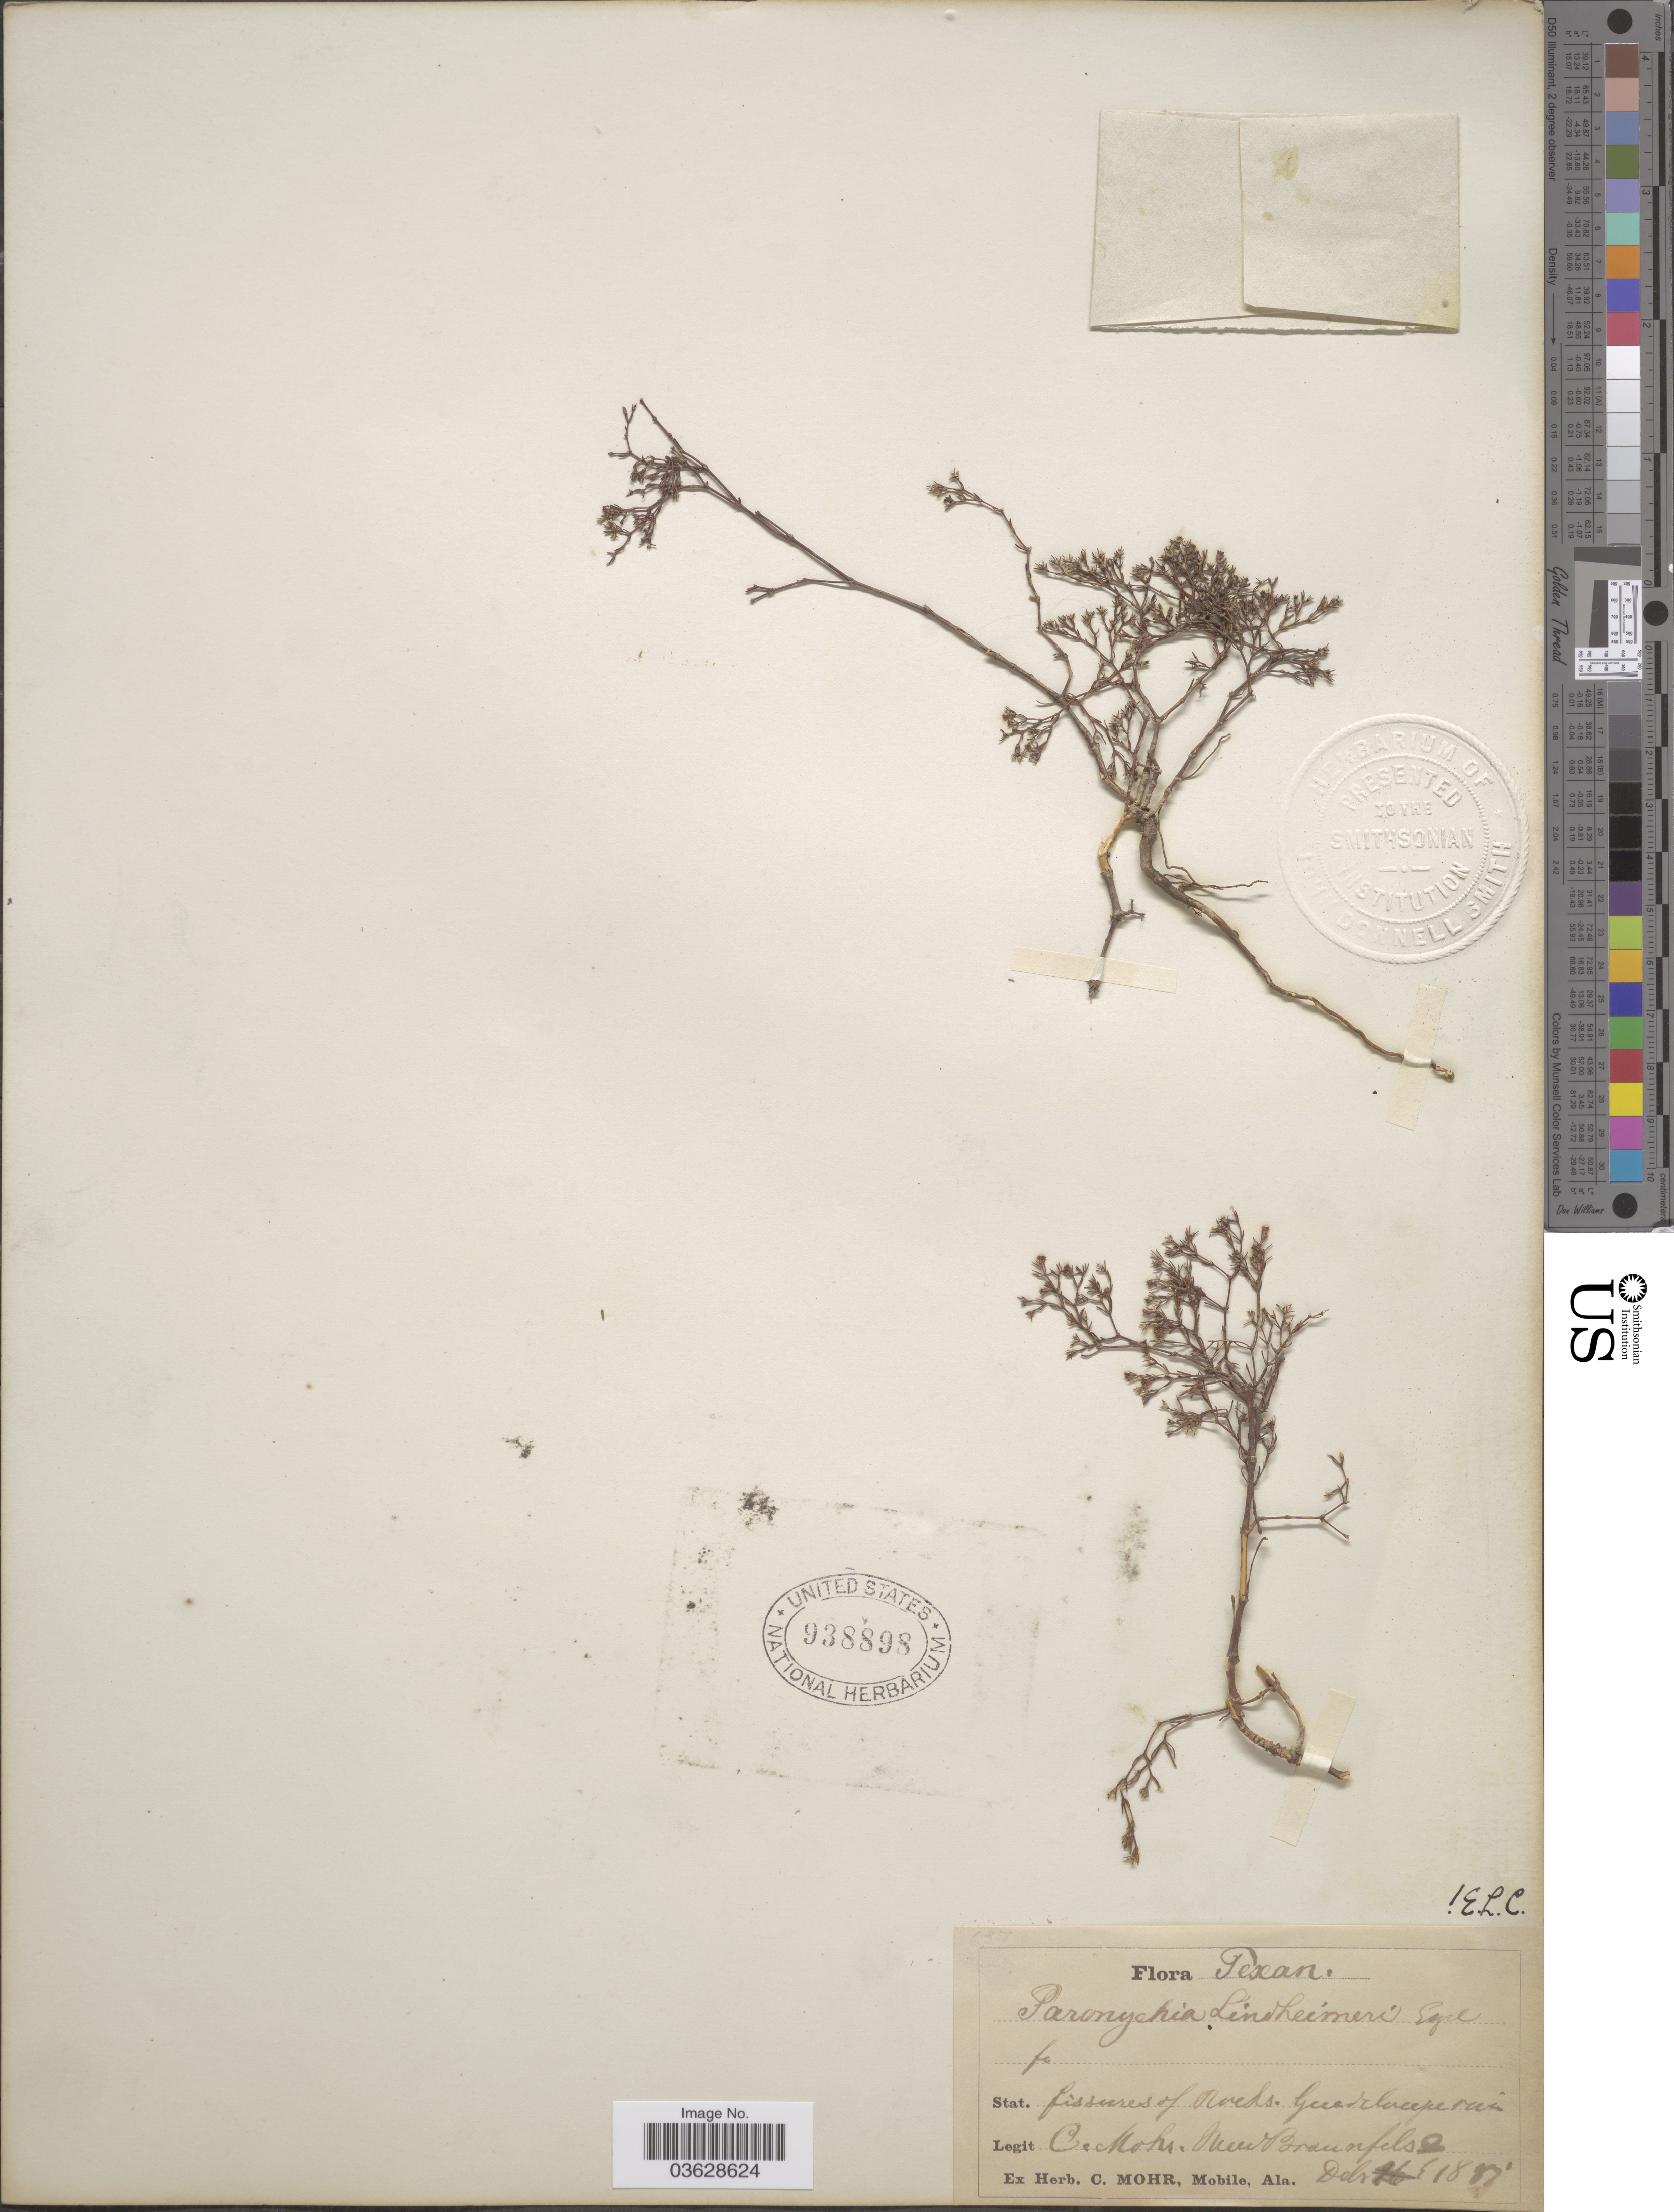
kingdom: Plantae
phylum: Tracheophyta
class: Magnoliopsida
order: Caryophyllales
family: Caryophyllaceae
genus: Paronychia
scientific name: Paronychia lindheimeri var. lindheimeri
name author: Engelm. ex A. Gray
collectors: ex herb. C. Mohr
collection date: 1887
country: United States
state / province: Texas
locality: Stat. fissures of rocks. Guadelupe river. New Braunfels.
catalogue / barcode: US 938898